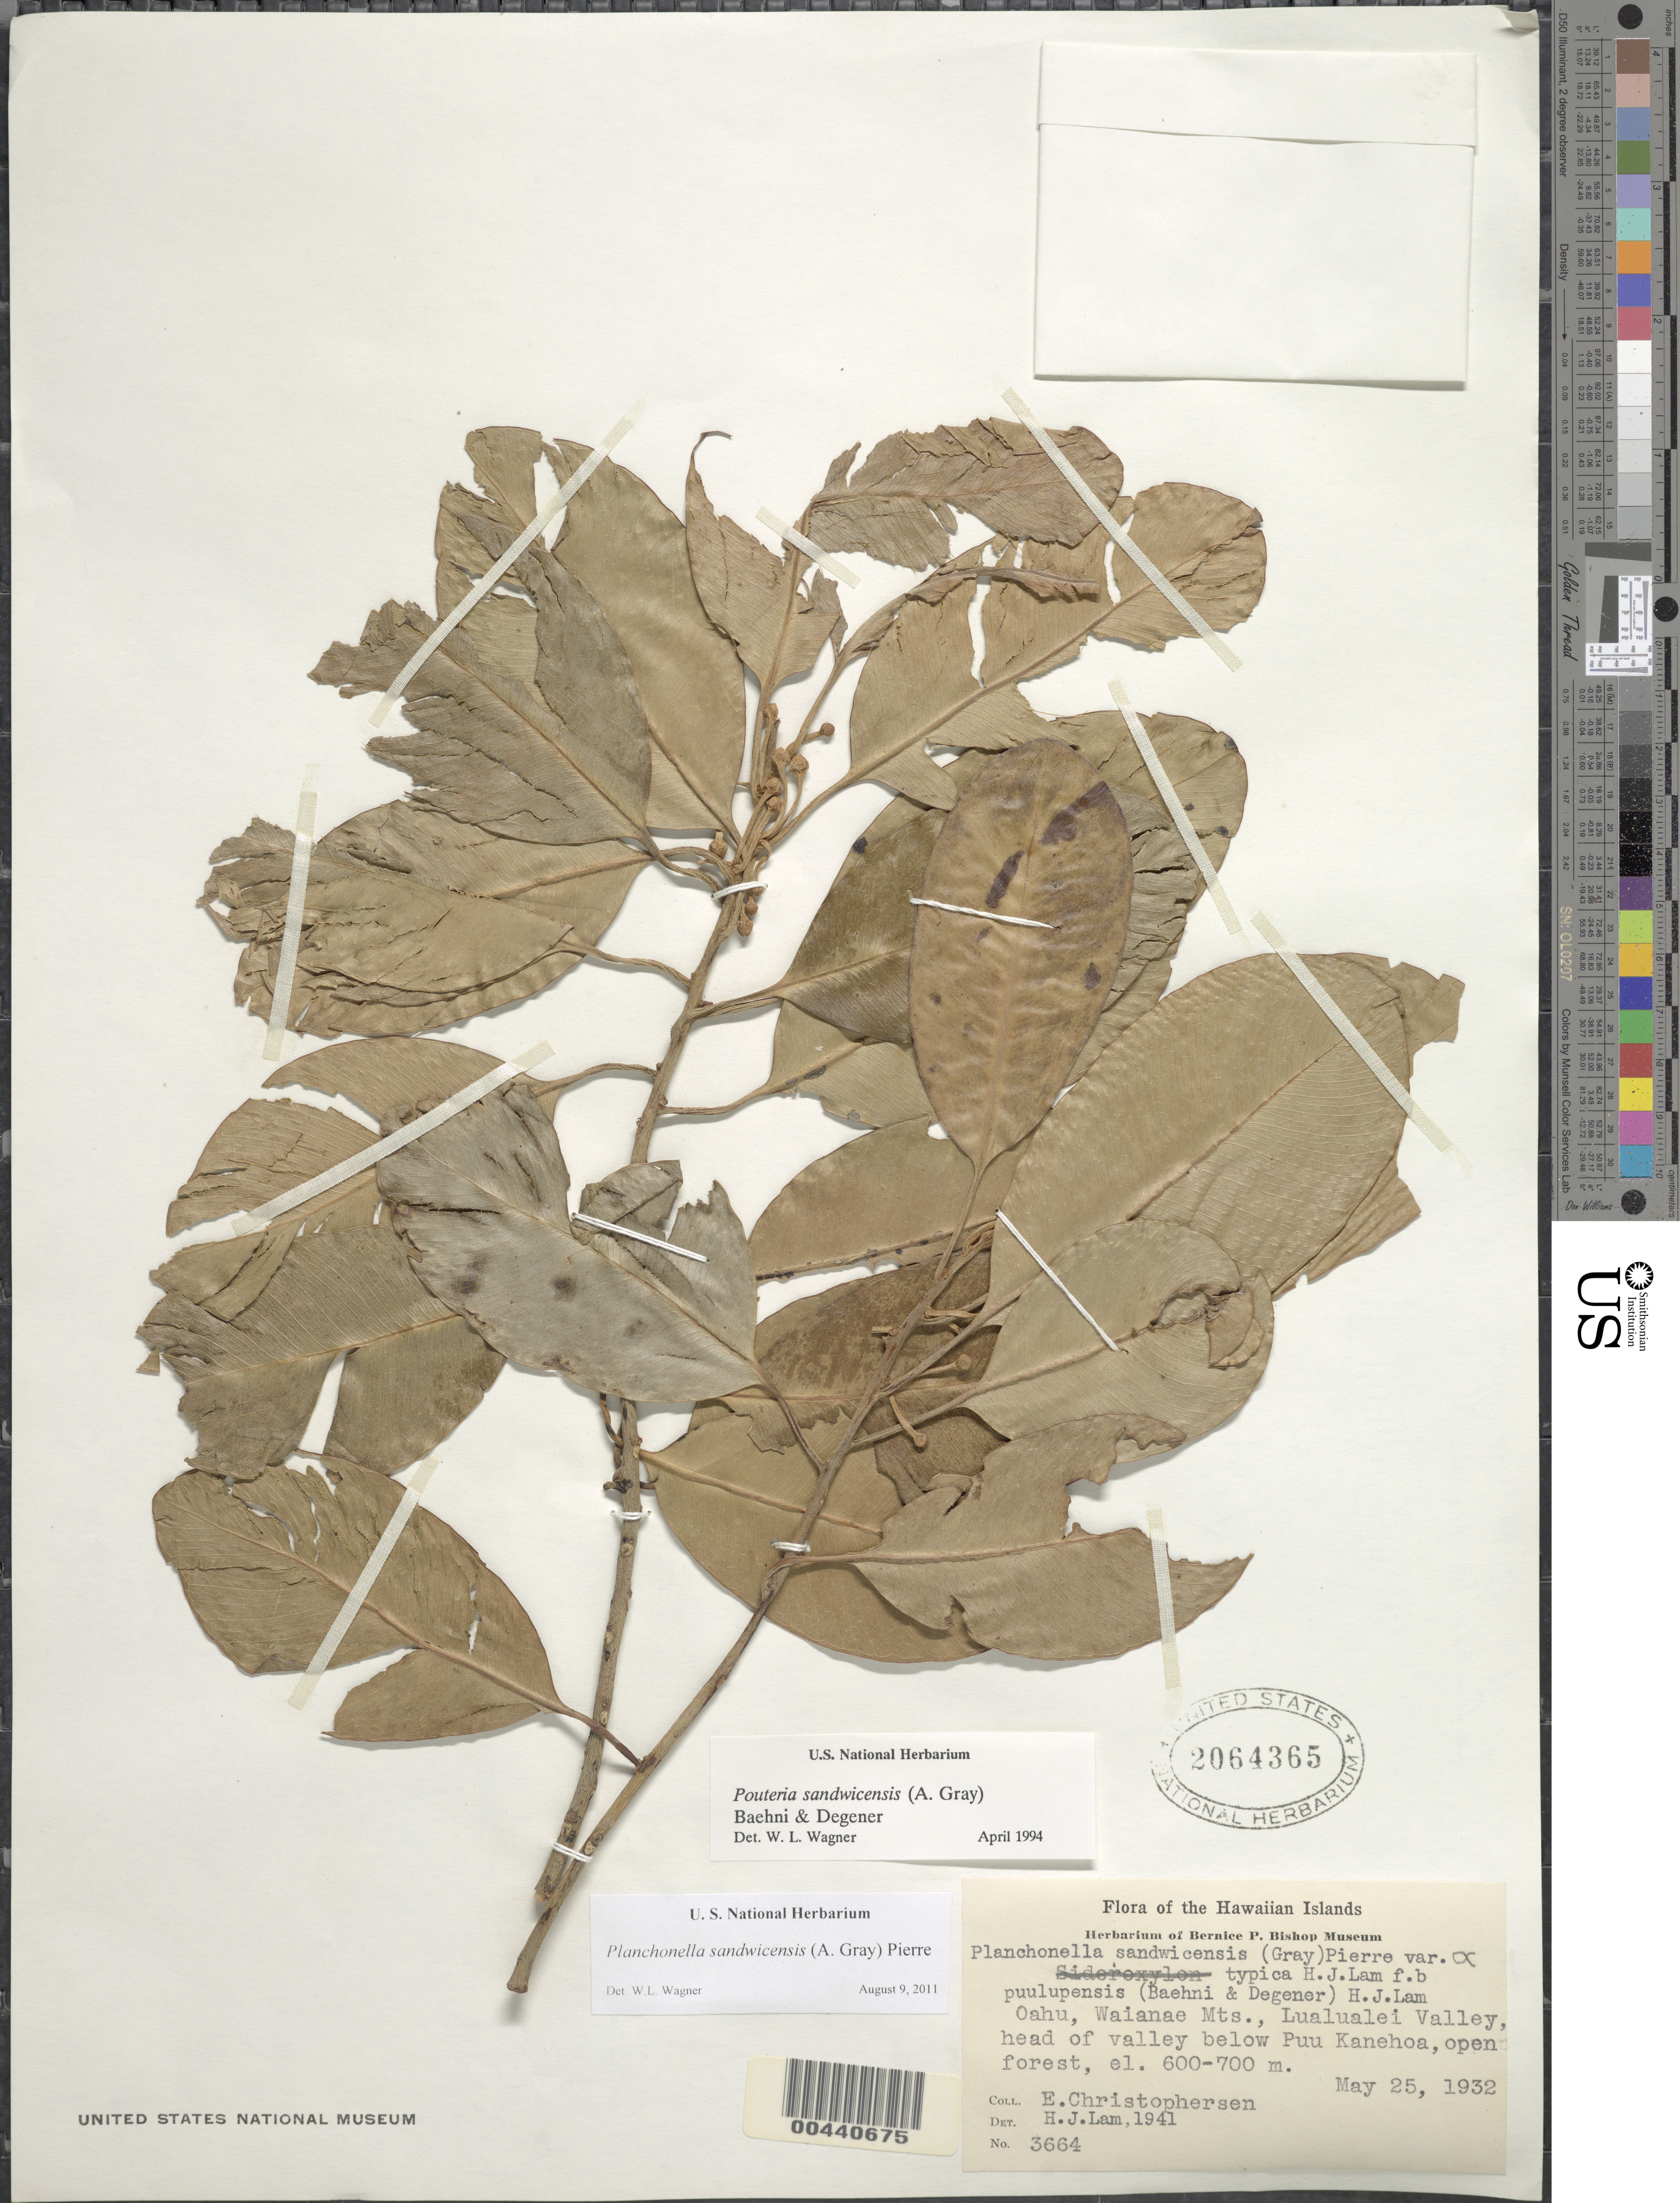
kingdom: Plantae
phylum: Tracheophyta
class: Magnoliopsida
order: Ericales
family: Sapotaceae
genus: Planchonella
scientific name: Planchonella sandwicensis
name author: (A. Gray) Pierre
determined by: Wagner, W. L., (BOT), Smithsonian Institution - National Museum of Natural History (UNITED STATES)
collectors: E. Christophersen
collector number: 3664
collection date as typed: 25 May 1932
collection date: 1932-05-25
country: United States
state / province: Hawaii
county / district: Honolulu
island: Oahu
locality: Waianae Mts., Lualualei Valley, head of valley below Puu Kanehoa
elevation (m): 600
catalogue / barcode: US 2064365